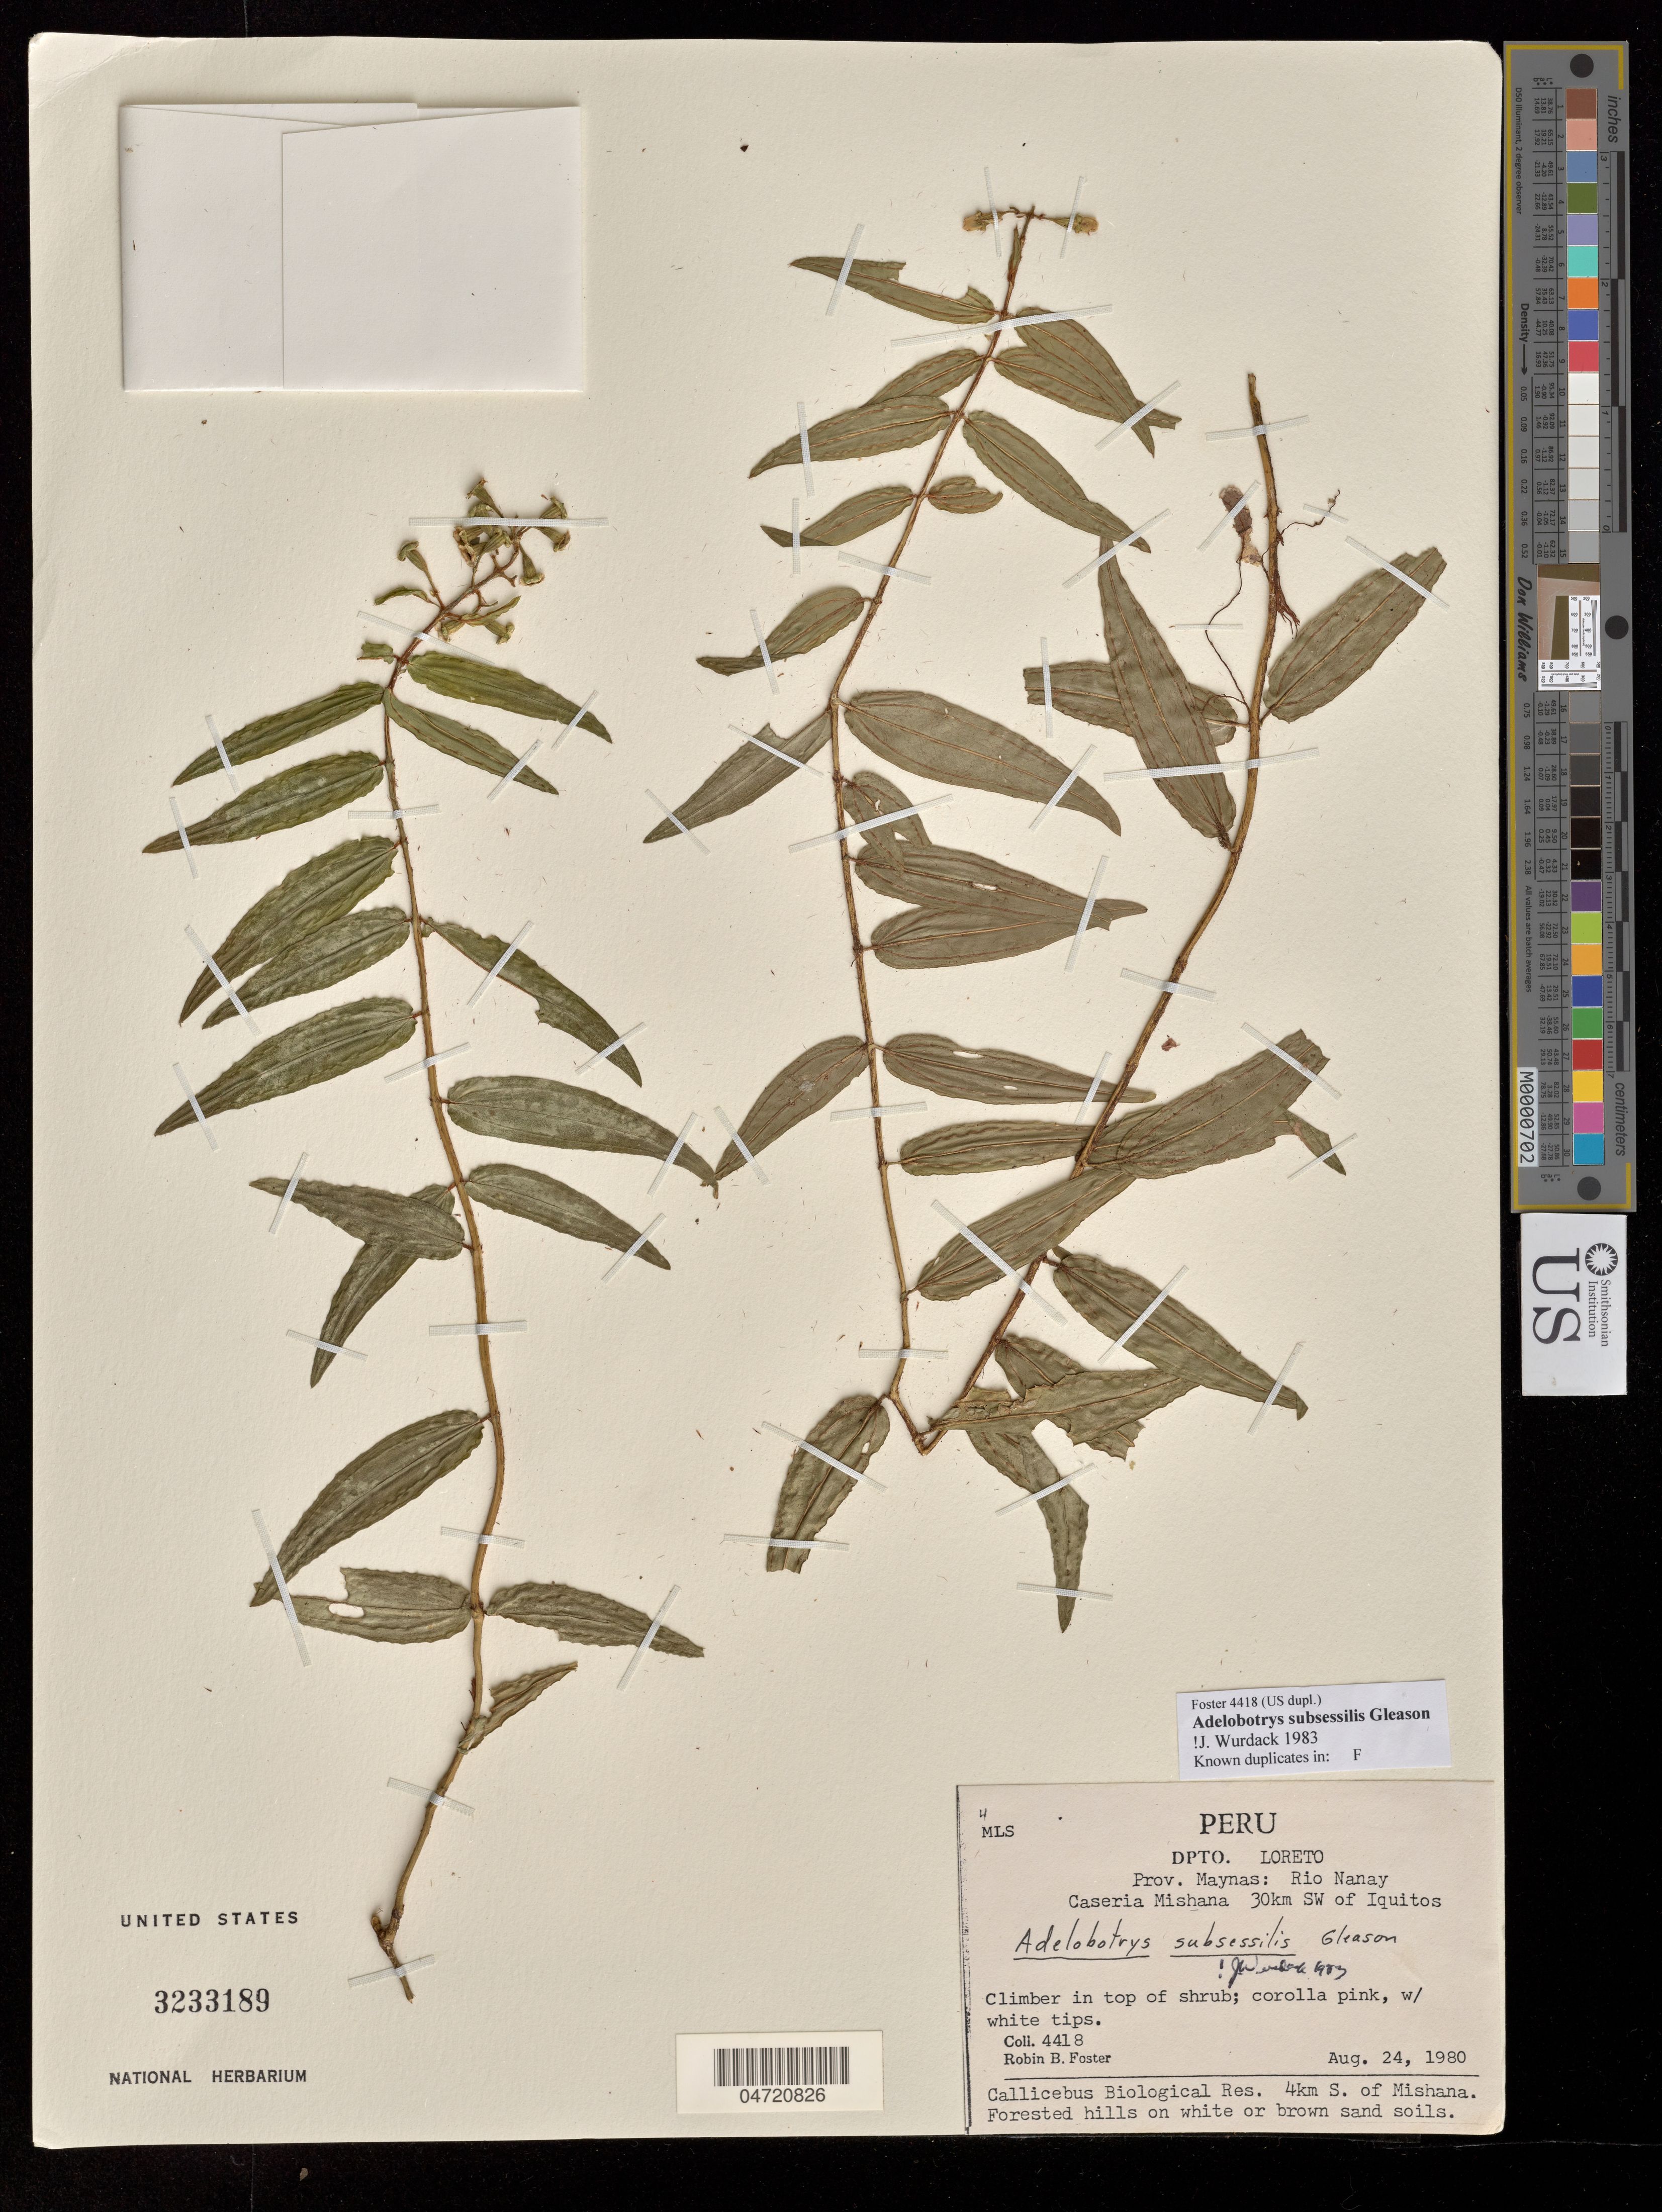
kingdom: Plantae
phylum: Tracheophyta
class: Magnoliopsida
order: Myrtales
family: Melastomataceae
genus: Adelobotrys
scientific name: Adelobotrys subsessilis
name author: Gleason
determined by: Schulman, Leif, (TUR), University of Turku (FINLAND)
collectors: R. B. Foster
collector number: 4418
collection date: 1980-08-24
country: Peru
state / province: Loreto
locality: Prov. Maynas: Rio Nanay, Caseria Mishana 13km SW of Iquitos, Callicebus Biologica Res., 4 km S. of Mishana, forested hills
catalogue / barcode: US 3233189